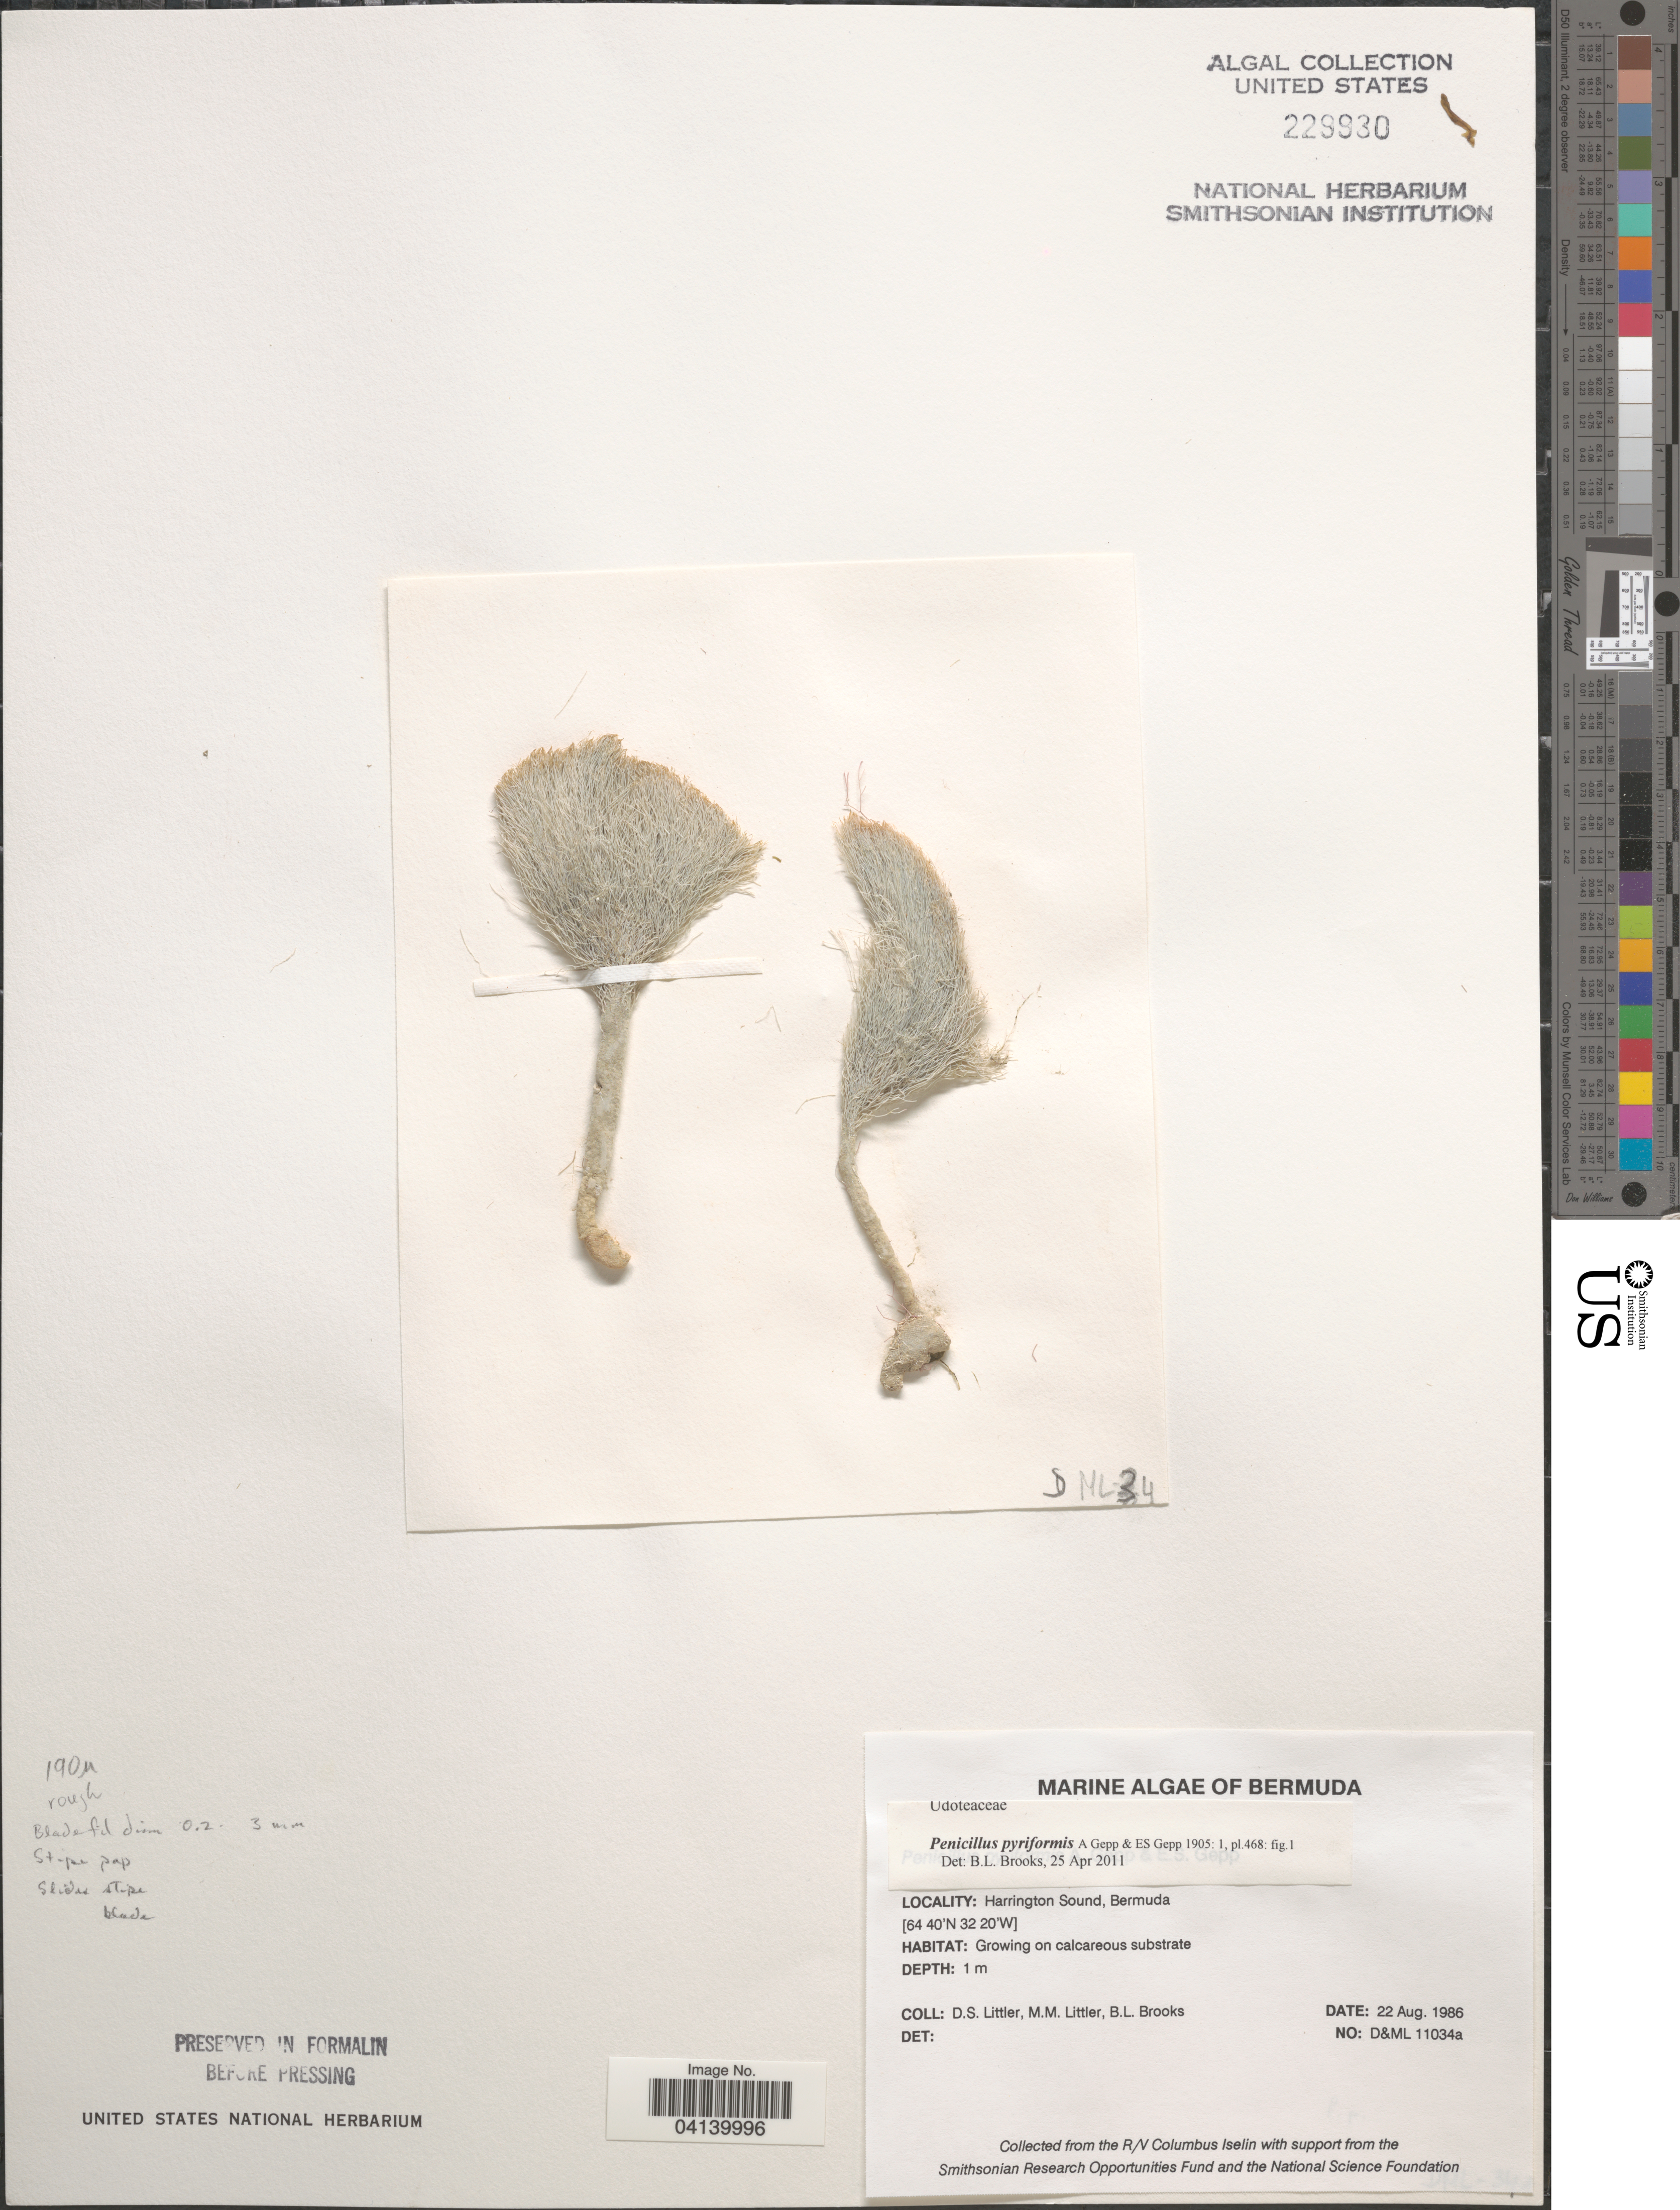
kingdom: Plantae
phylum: Chlorophyta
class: Ulvophyceae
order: Bryopsidales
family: Udoteaceae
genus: Penicillus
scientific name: Penicillus pyriformis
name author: A. Gepp & E. Gepp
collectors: D. S. Littler & B. Brooks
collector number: D&ML11034a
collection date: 1986-08-22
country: Bermuda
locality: Harrington Sound.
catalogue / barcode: US 229930